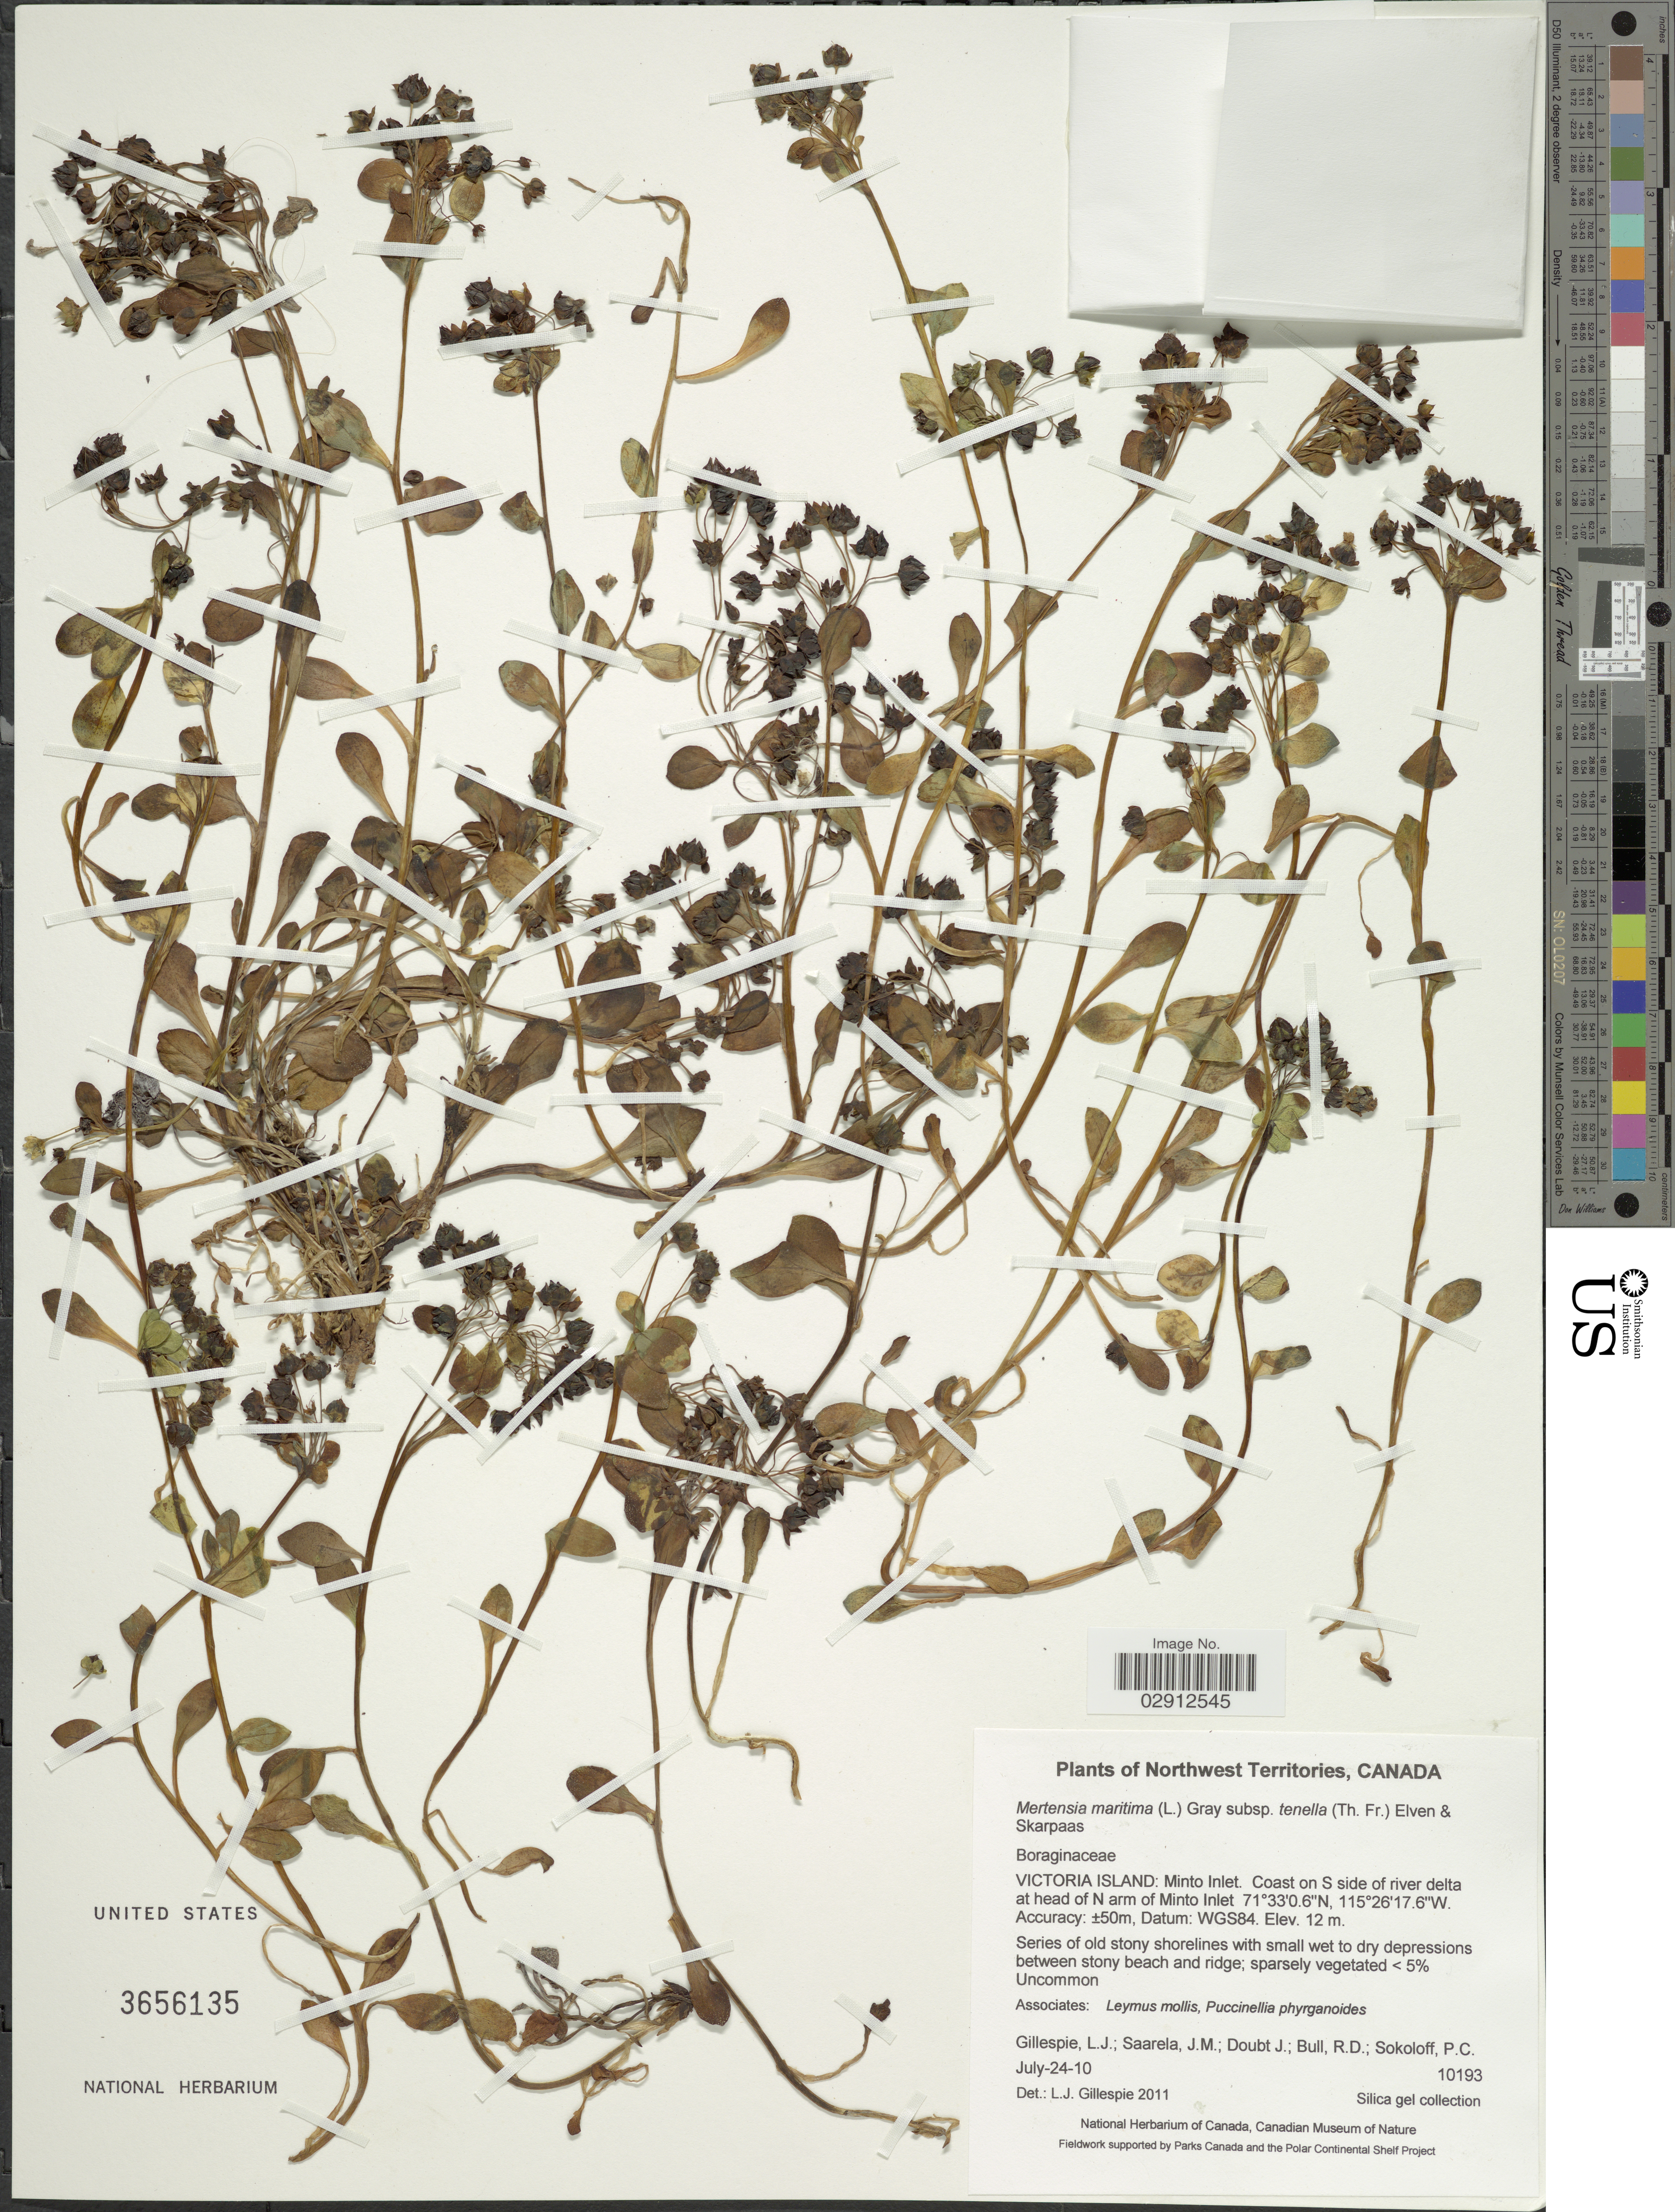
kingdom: Plantae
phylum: Tracheophyta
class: Magnoliopsida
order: Boraginales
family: Boraginaceae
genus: Mertensia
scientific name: Mertensia maritima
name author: (L.) S.F. Gray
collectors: L. Gillespie, J. Saarela, J. Doubt, R. Bull & et al.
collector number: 10193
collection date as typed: Transcribed d/m/y: 24/7/10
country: Canada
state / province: Northwest Territories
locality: Northwest Territories, Victoria Island: Minto Onlet, Coast on S side of river delta at head of N arm of Minto Inlet, WGS84.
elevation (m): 12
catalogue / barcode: US 3656135